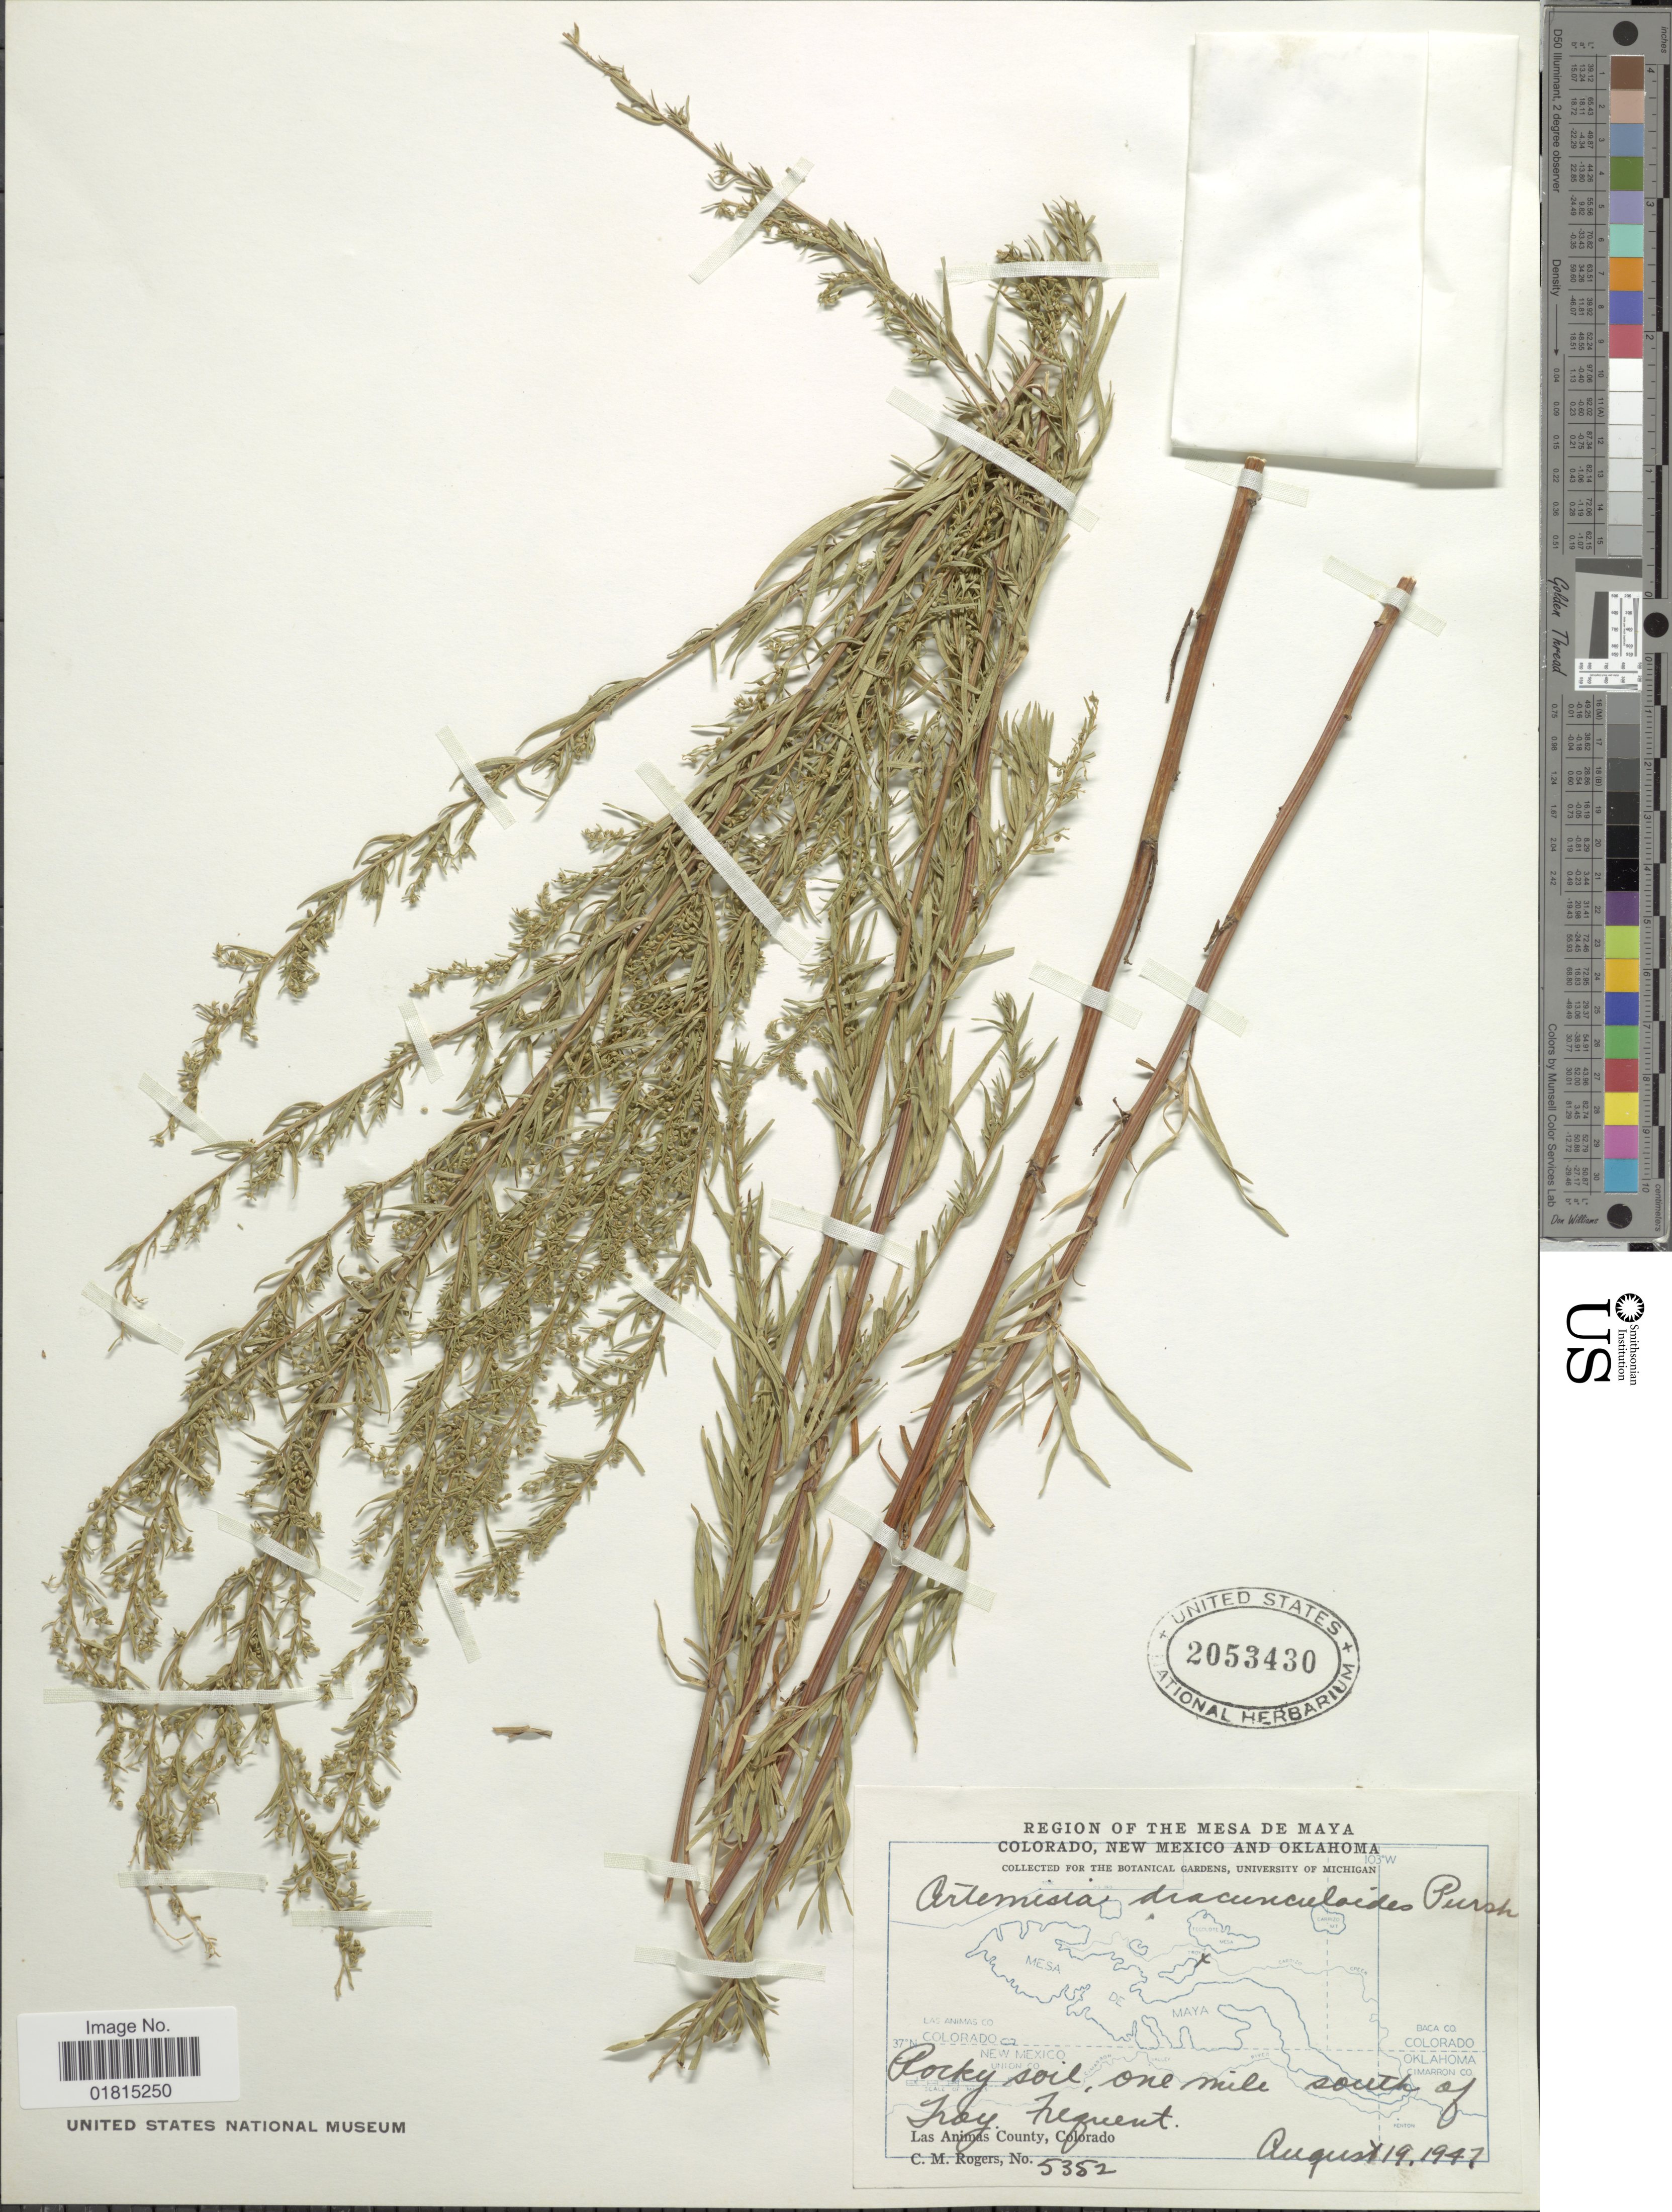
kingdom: Plantae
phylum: Tracheophyta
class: Magnoliopsida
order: Asterales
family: Asteraceae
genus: Artemisia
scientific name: Artemisia dracunculoides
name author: Pursh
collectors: C. M. Rogers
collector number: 5352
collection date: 1947-08-19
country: United States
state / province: Colorado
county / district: Las Animas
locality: Rocky soil, one mile south of Troy, Las Animas County, Colorado.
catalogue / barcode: US 2053430